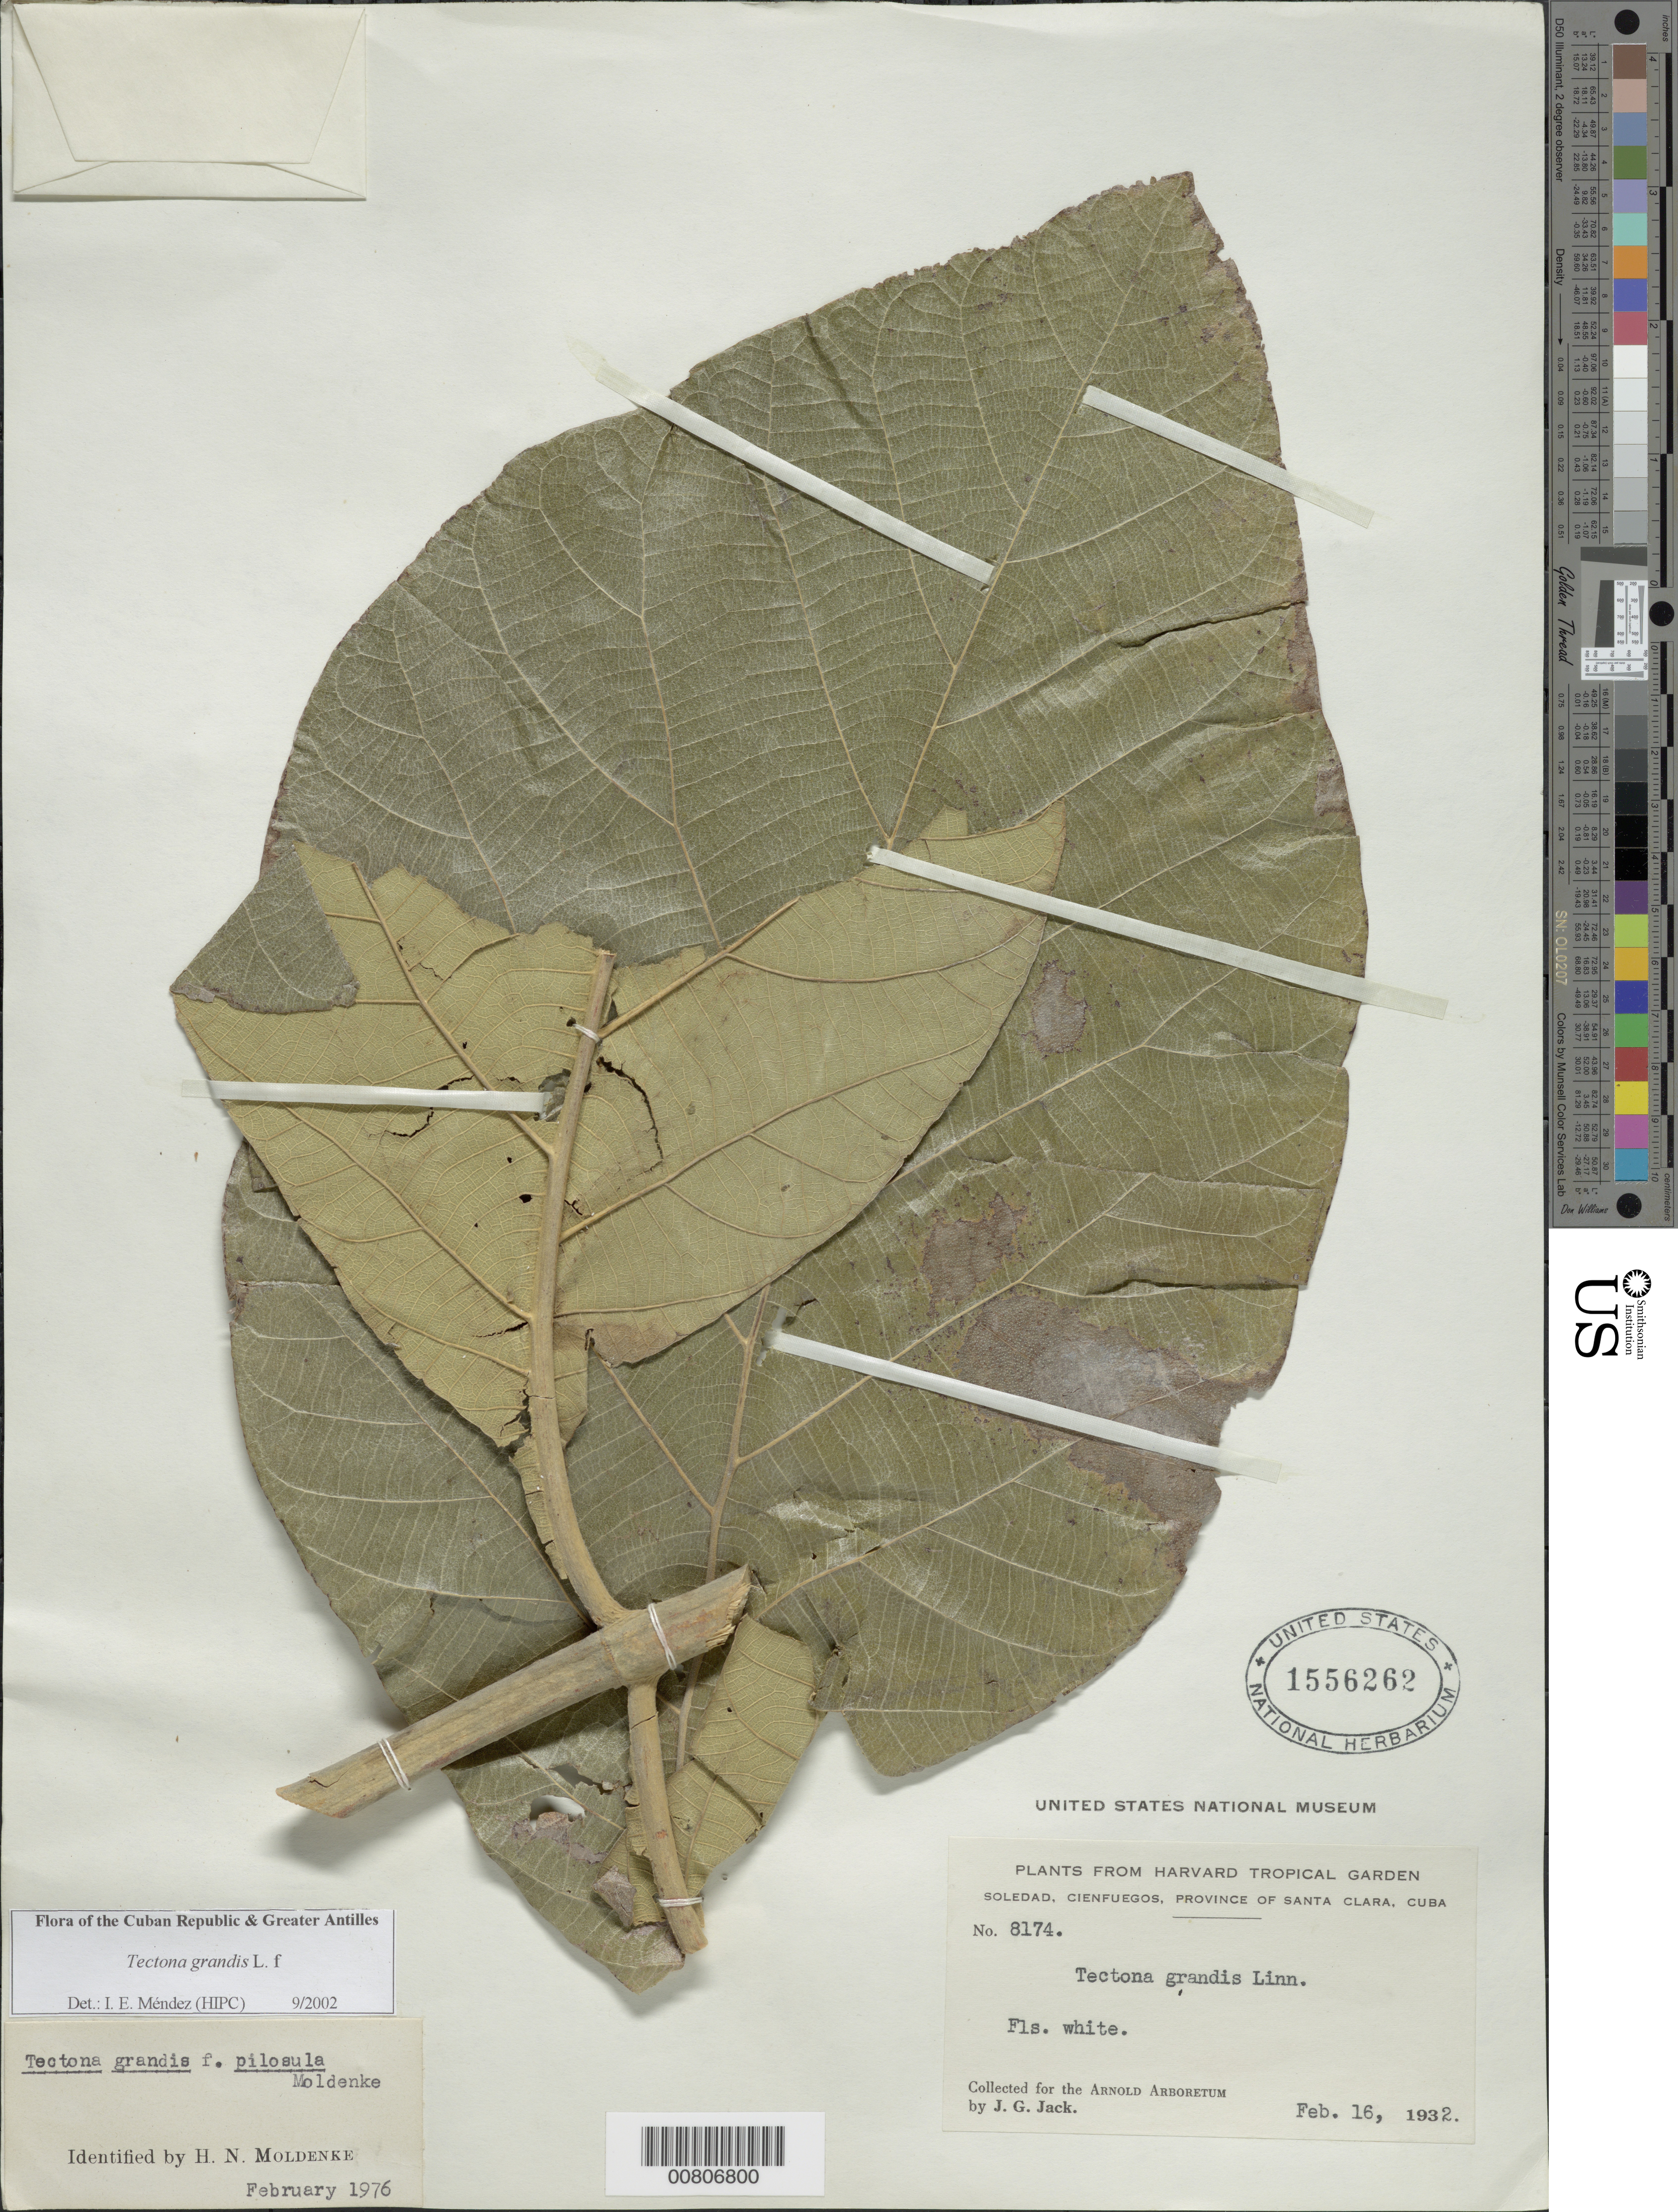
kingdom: Plantae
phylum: Tracheophyta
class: Magnoliopsida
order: Lamiales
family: Lamiaceae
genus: Tectona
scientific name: Tectona grandis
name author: L. f.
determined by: Méndez, Isidro E., (HIPC)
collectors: J. G. Jack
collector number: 8174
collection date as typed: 16 Feb 1932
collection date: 1932-02-16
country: Cuba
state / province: Cienfuegos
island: Cuba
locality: Prov Santa Clara, Soledad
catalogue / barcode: US 1556262